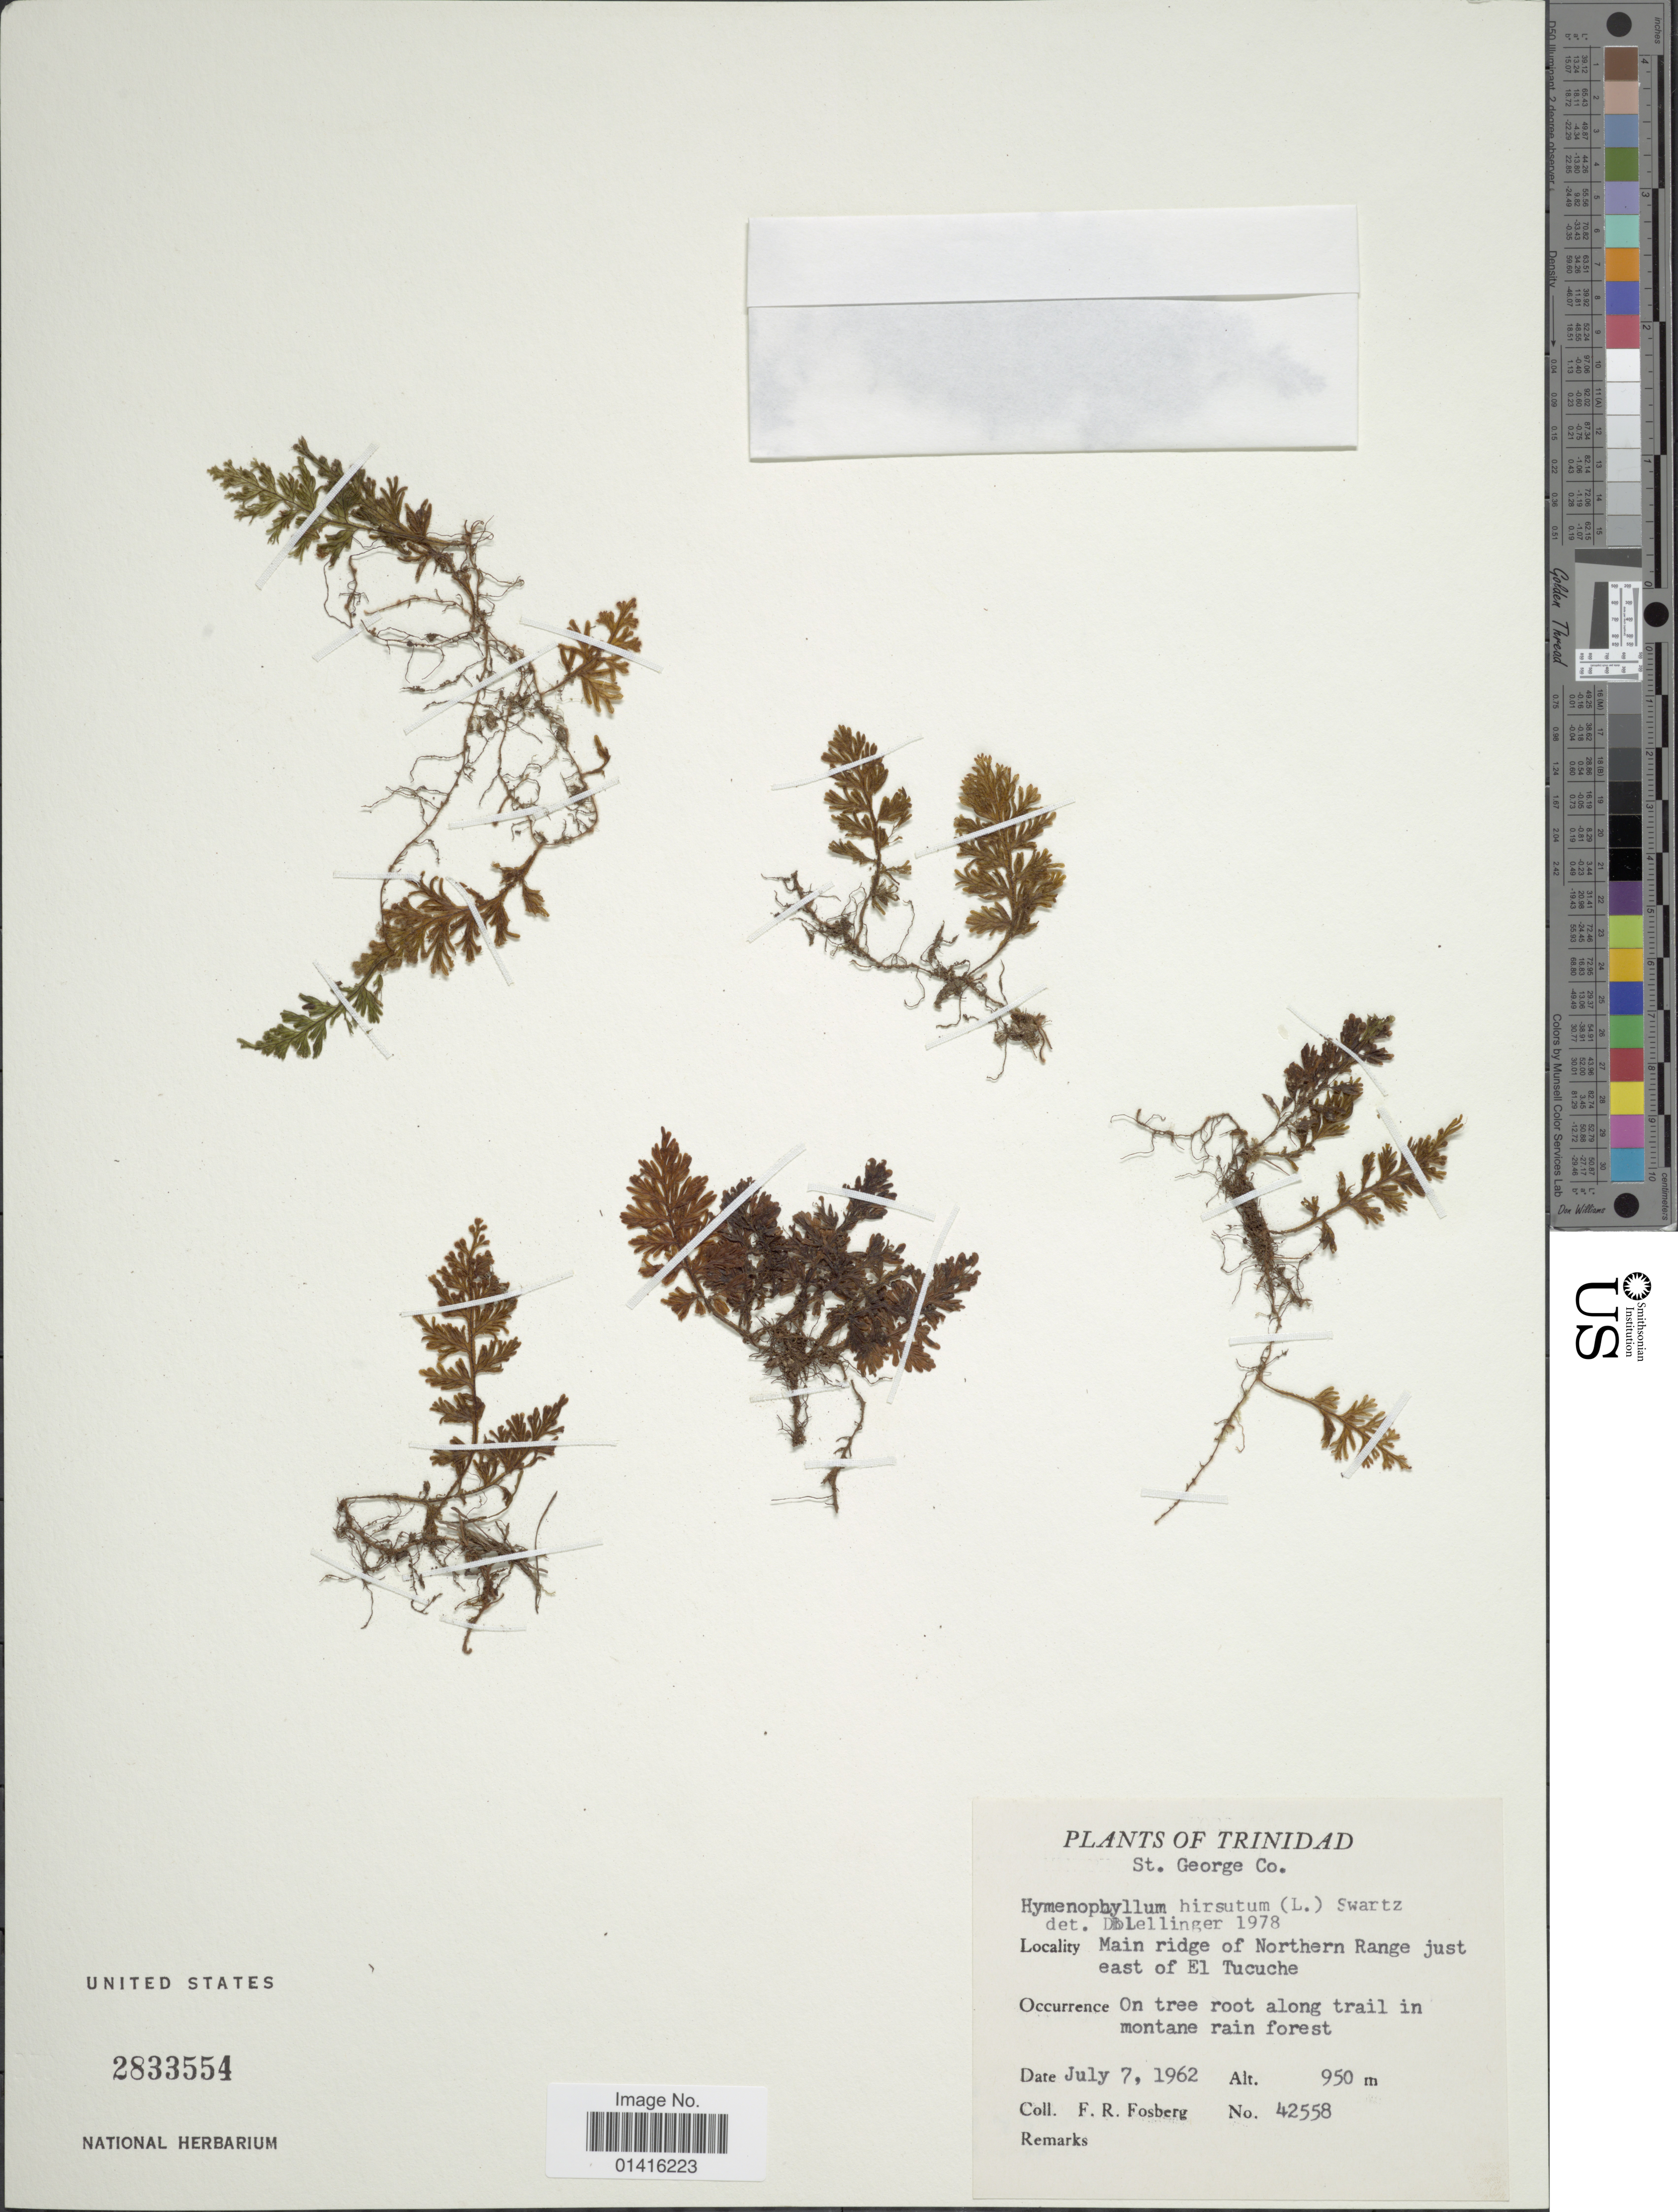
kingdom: Plantae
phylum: Tracheophyta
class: Polypodiopsida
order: Hymenophyllales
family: Hymenophyllaceae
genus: Hymenophyllum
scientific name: Hymenophyllum hirsutum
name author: (L.) Sw.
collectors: F. R. Fosberg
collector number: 42558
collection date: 1962-07-07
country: Trinidad and Tobago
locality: Trinidad, St. George Co., main ridge of Northern Range just east of El Tucuche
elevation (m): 950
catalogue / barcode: US 2833554